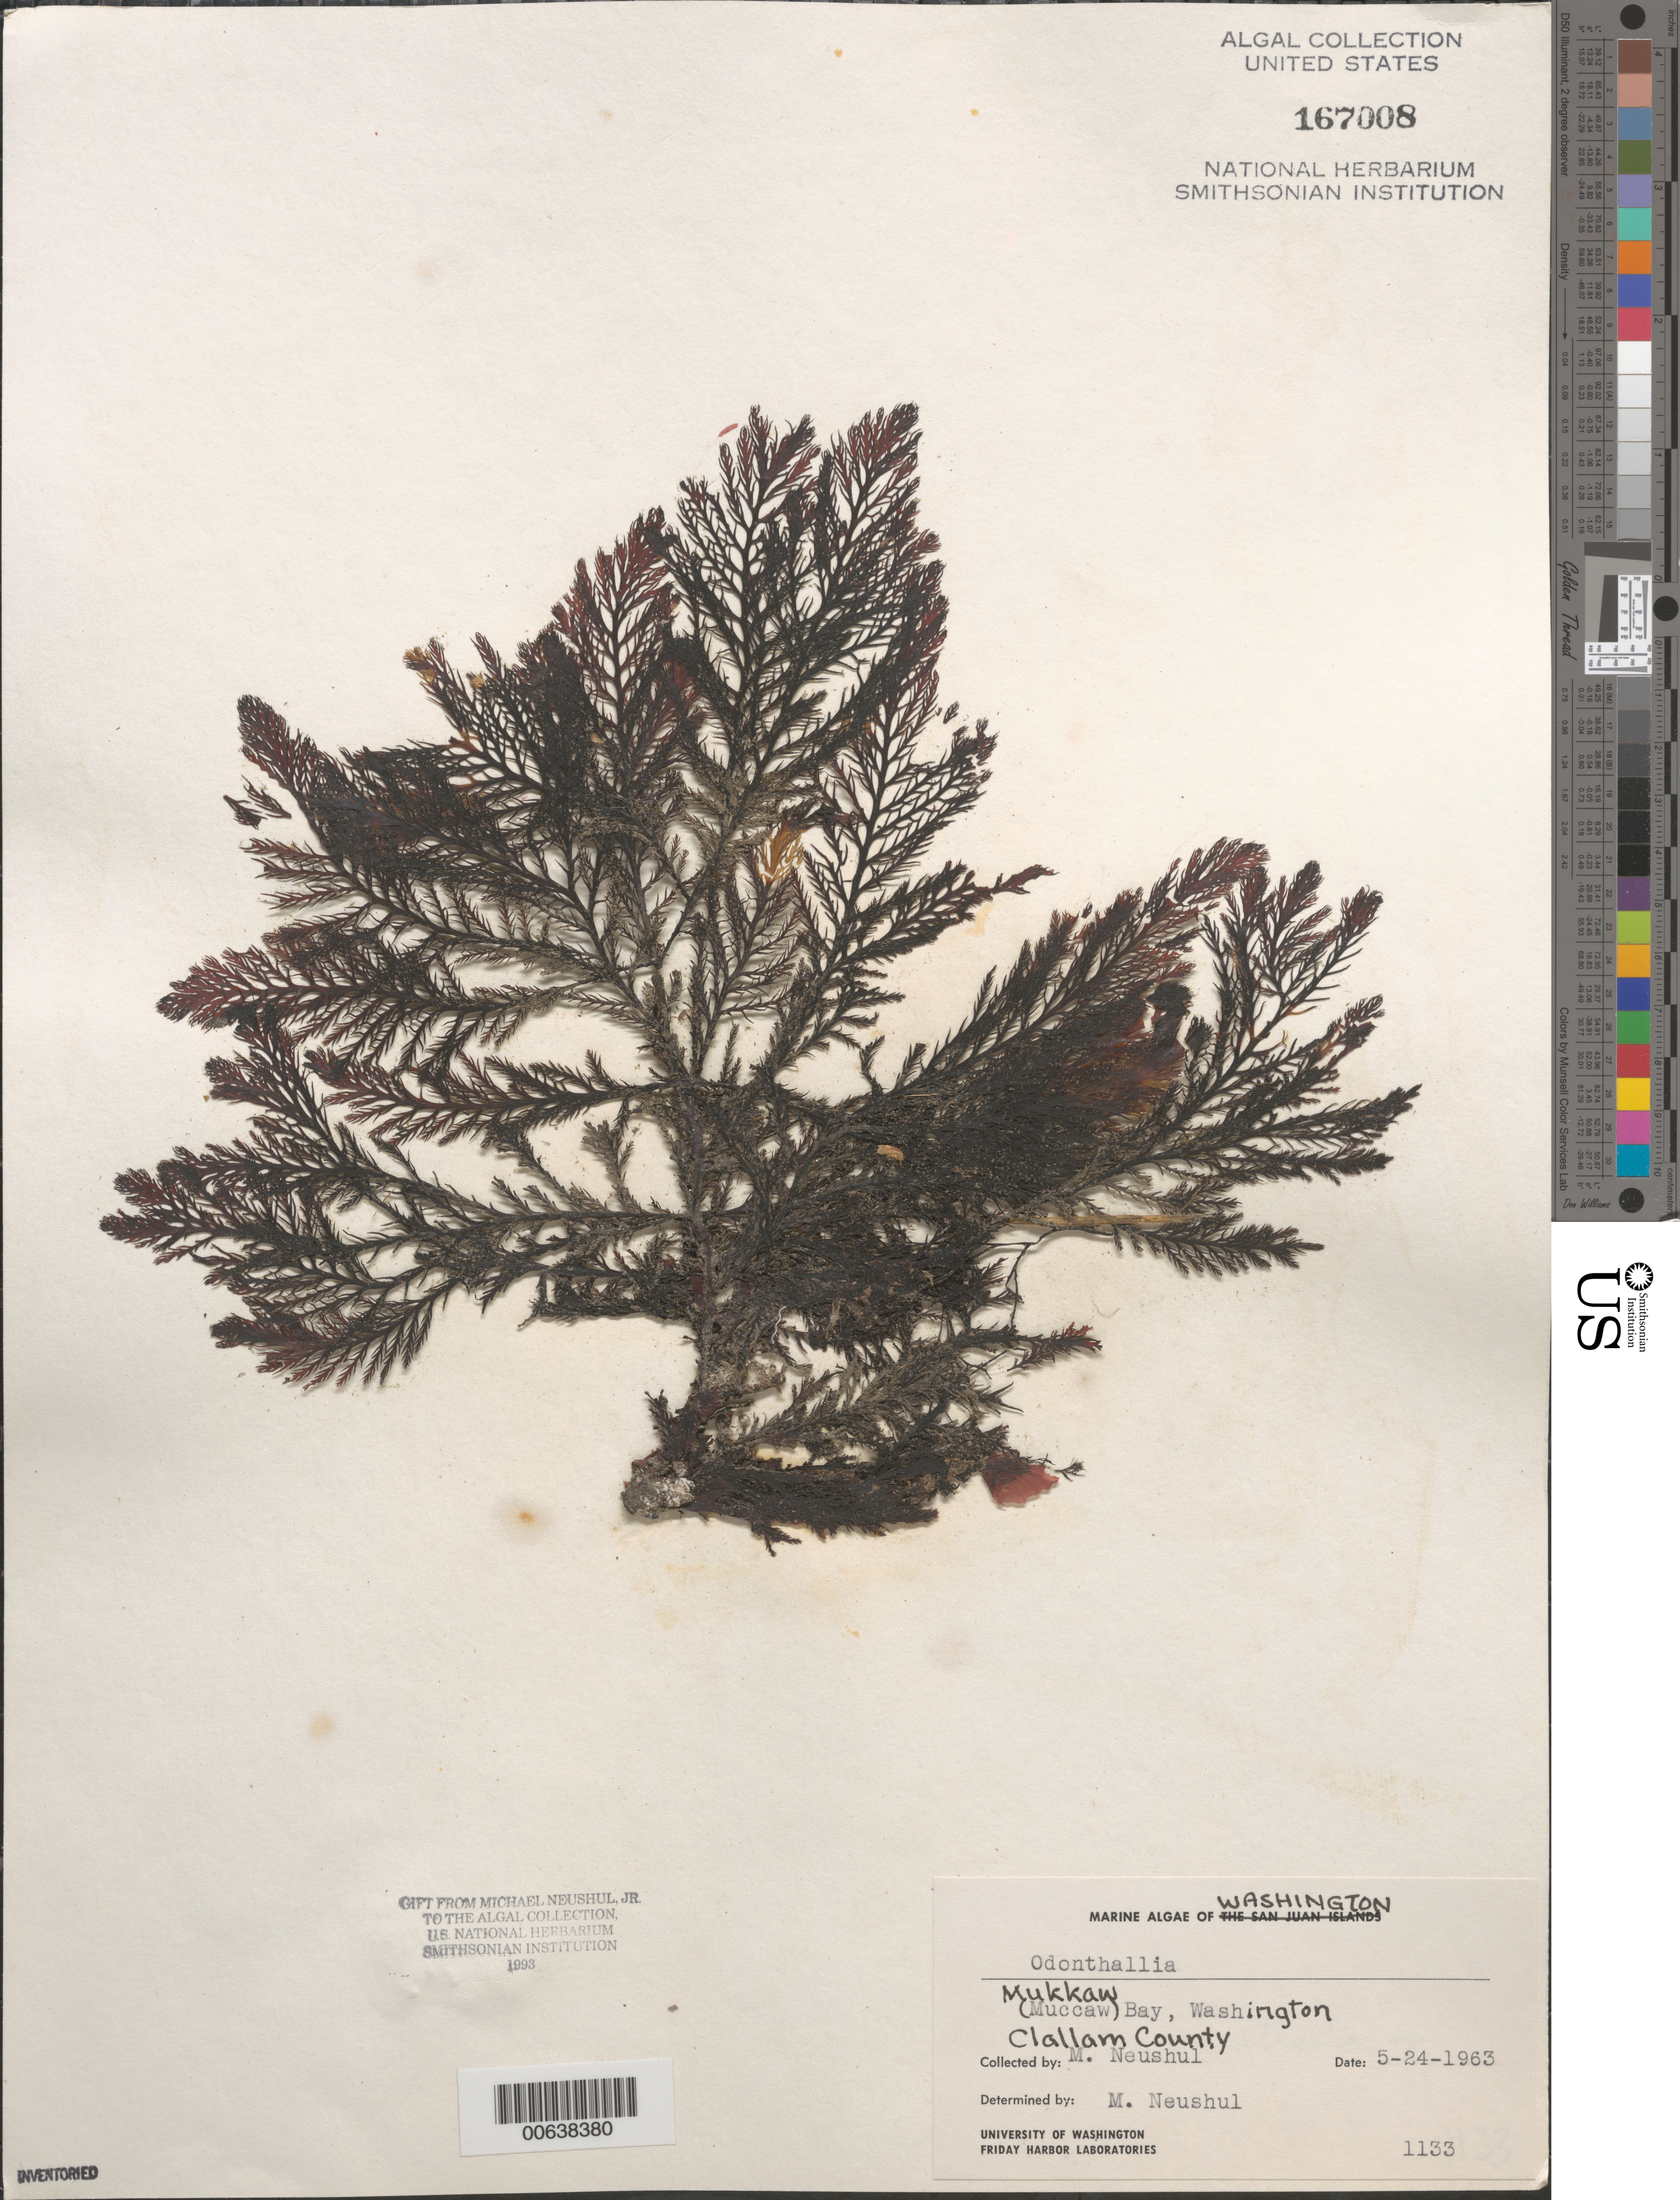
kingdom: Plantae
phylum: Rhodophyta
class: Florideophyceae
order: Ceramiales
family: Rhodomelaceae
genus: Odonthalia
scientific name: Odonthalia sp.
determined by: Neushul, M.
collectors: M. Neushul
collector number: Neushul 1133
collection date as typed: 24 May 1963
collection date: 1963-05-24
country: United States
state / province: Washington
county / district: Clallam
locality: Mukkaw Bay (Muccaw Bay)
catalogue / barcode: US 167008